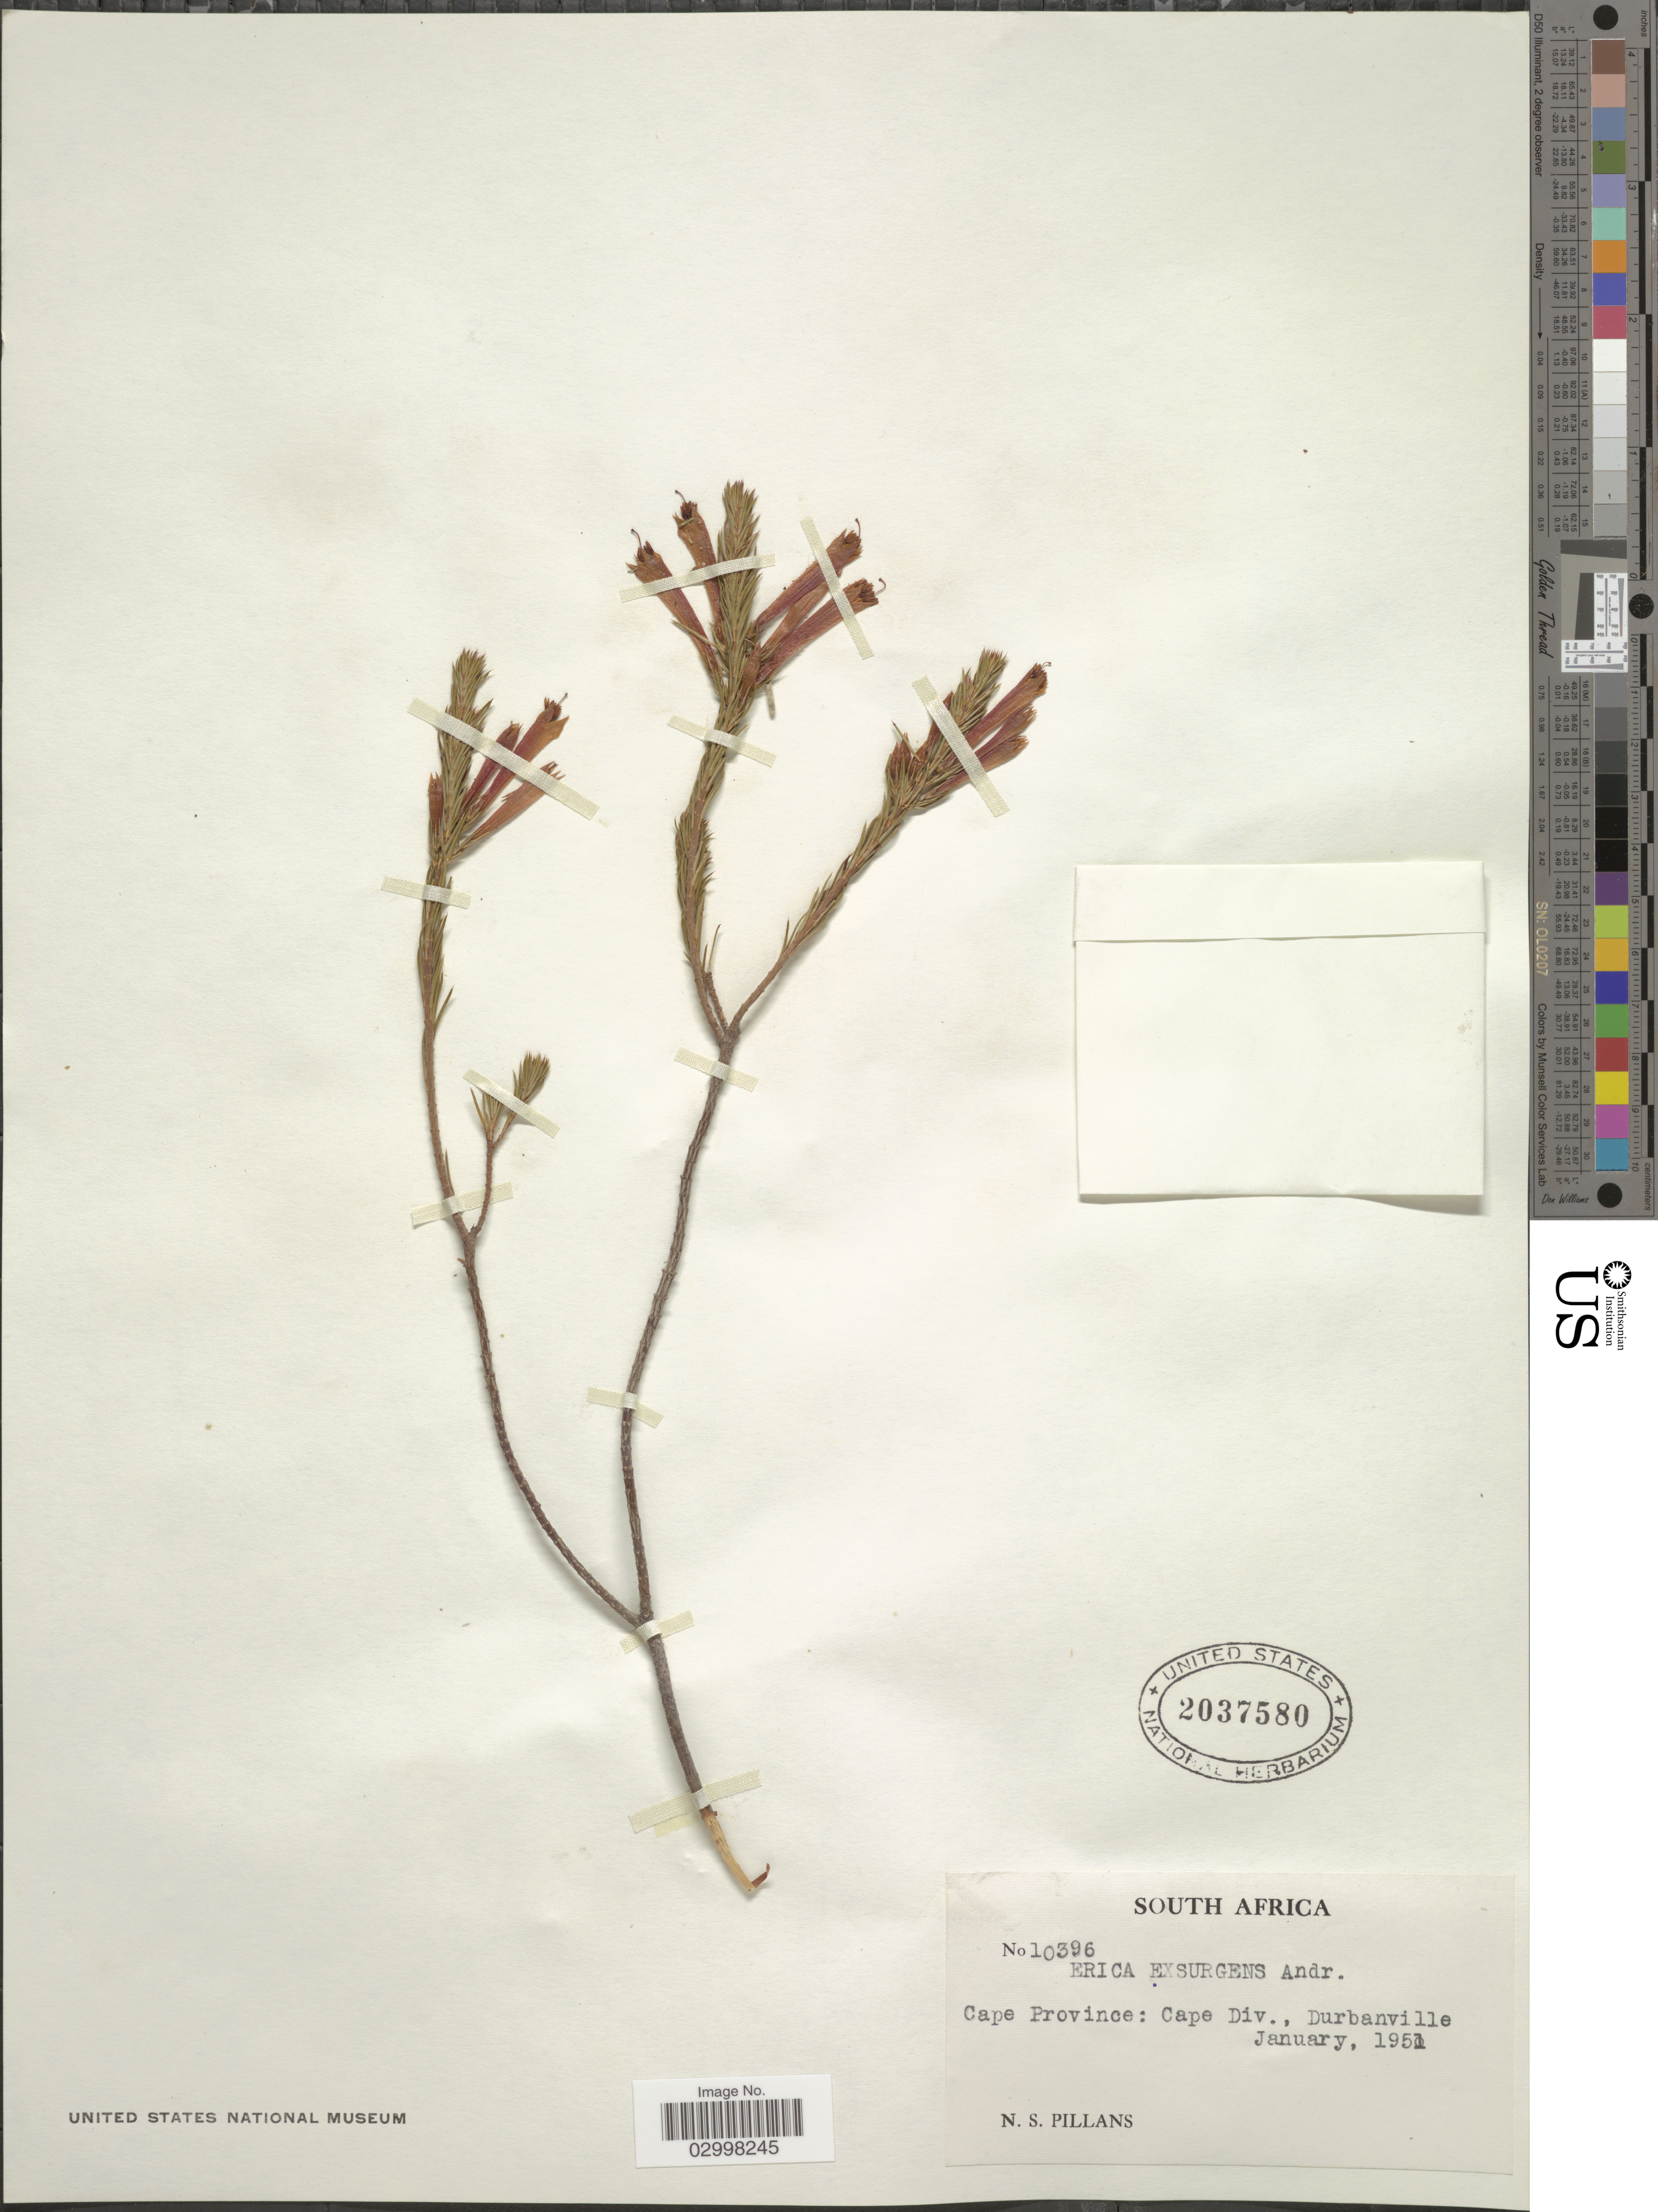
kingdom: Plantae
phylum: Tracheophyta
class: Magnoliopsida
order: Ericales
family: Ericaceae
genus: Erica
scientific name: Erica exsurgens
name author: Andrews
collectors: N. S. Pillans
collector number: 10396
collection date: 1951-01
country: South Africa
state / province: Western Cape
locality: Cape Div., Durbanville.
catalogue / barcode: US 2037580